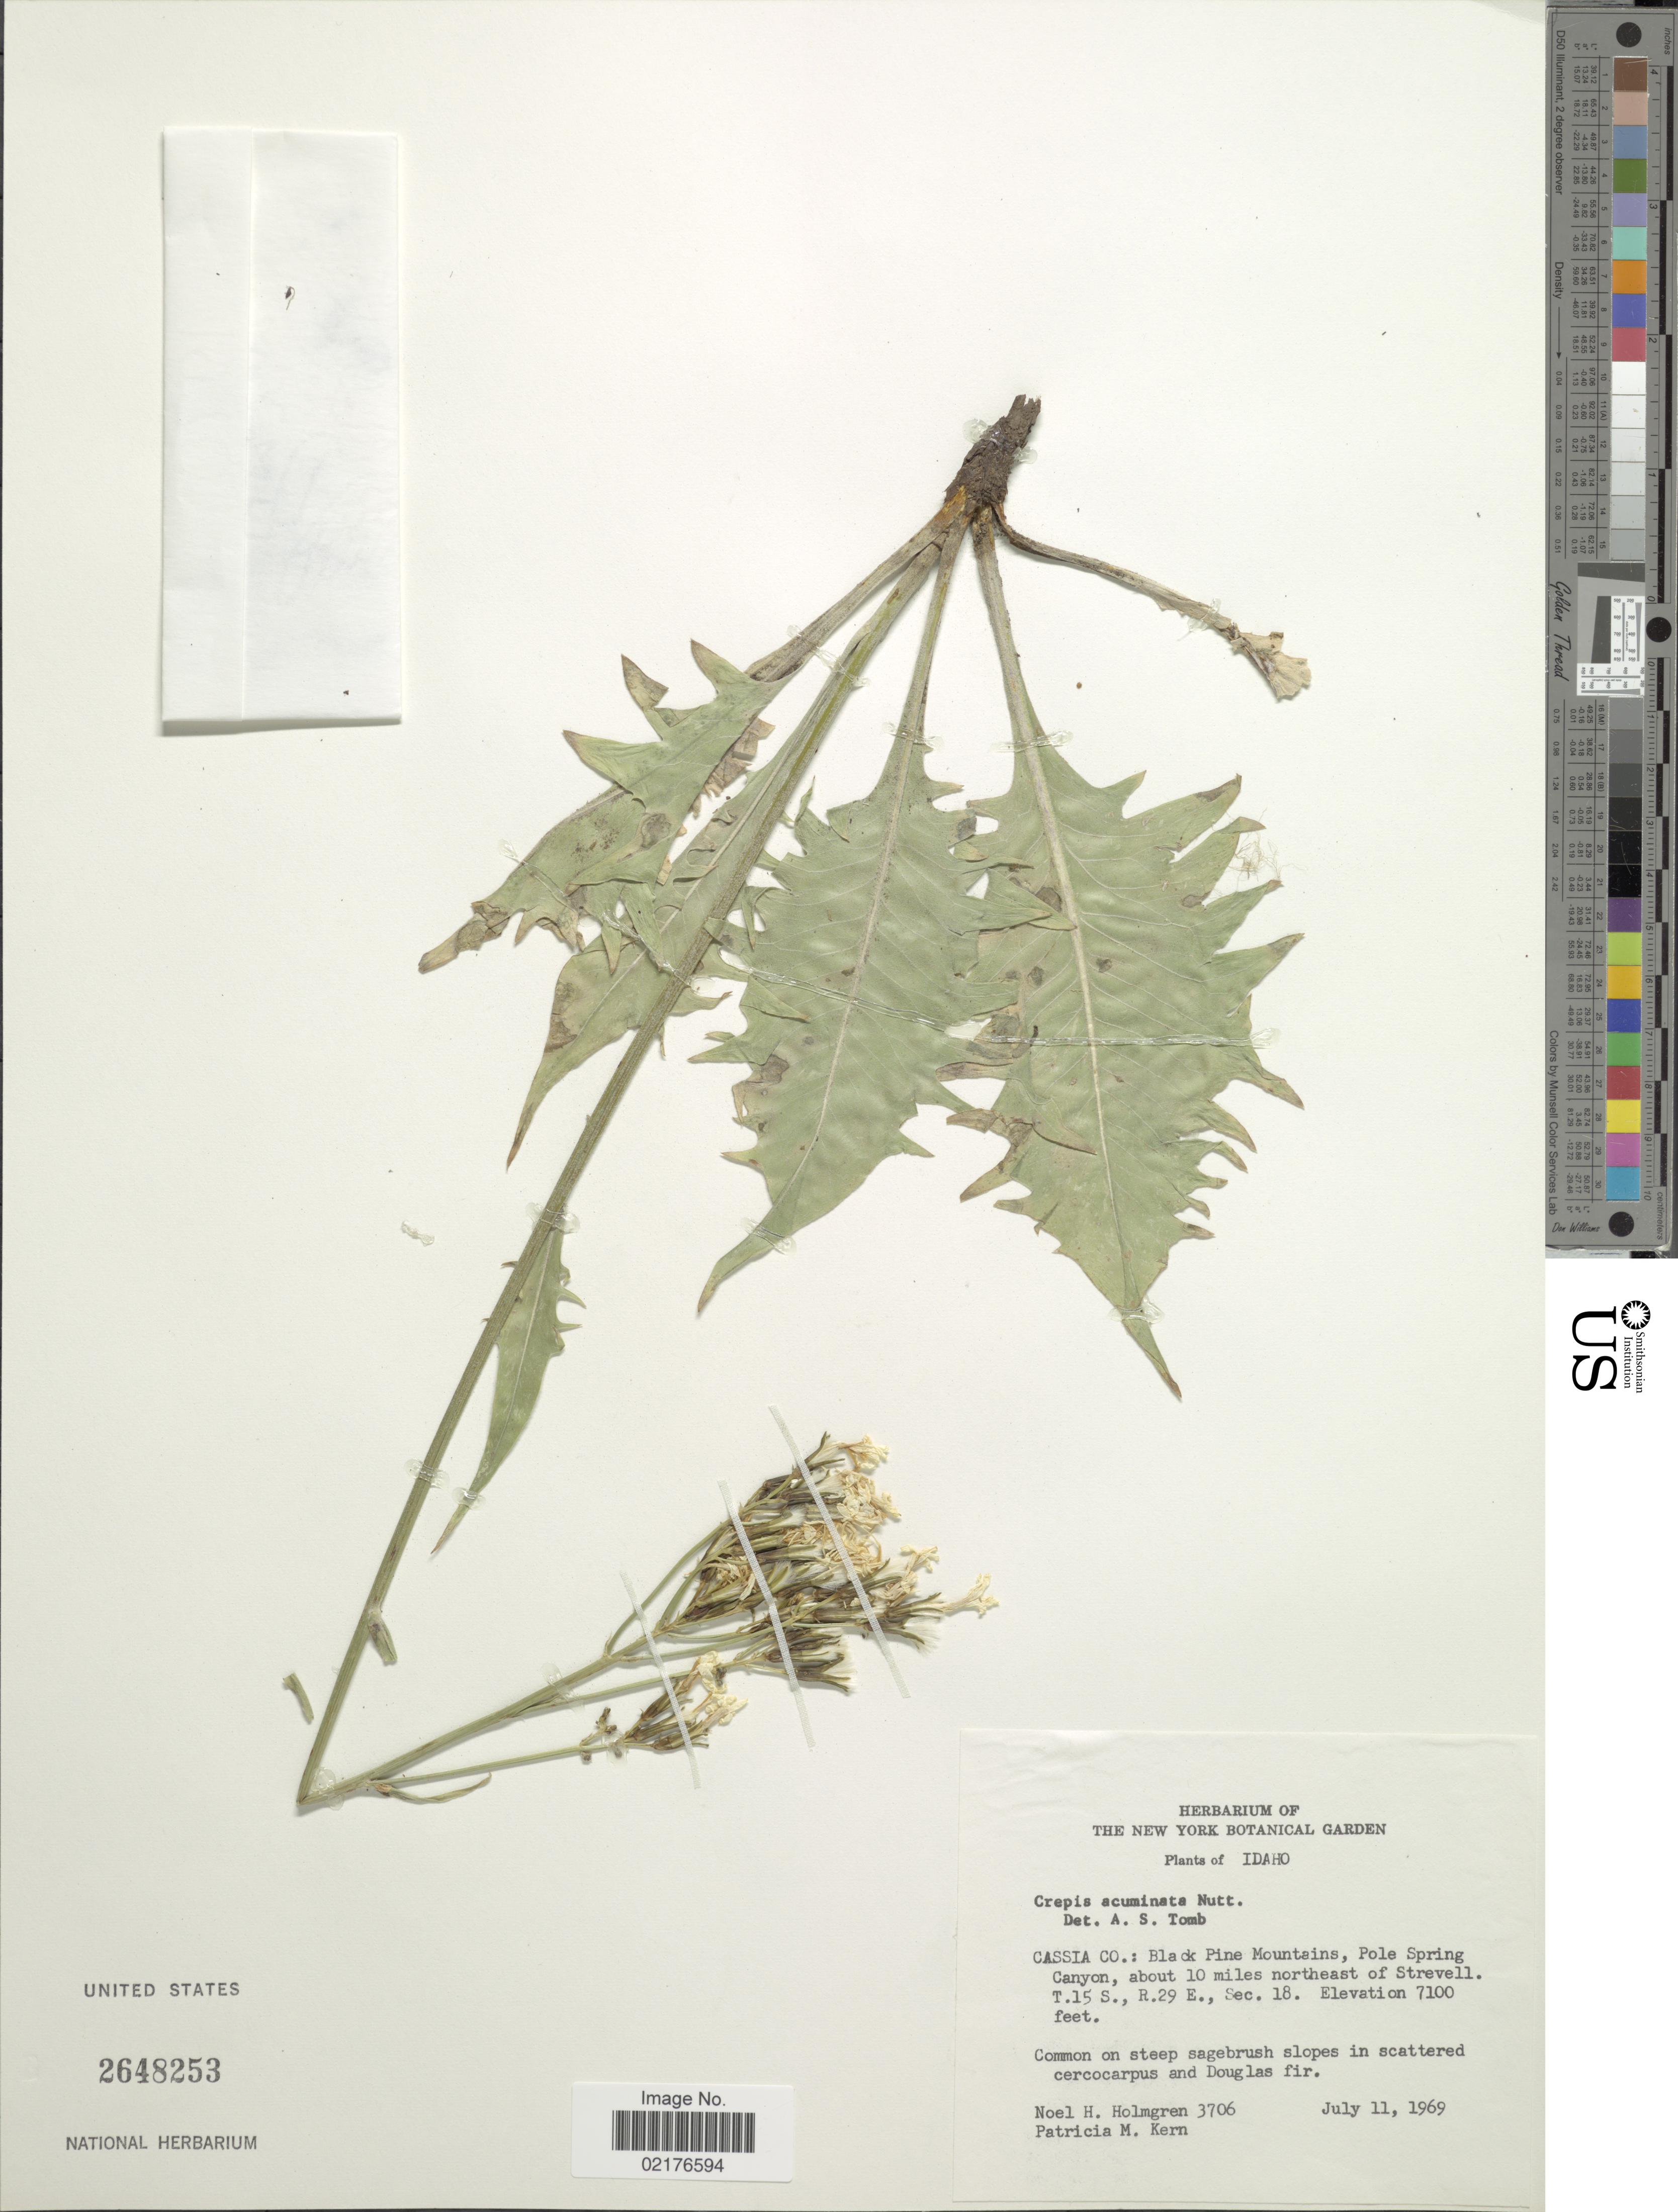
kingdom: Plantae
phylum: Tracheophyta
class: Magnoliopsida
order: Asterales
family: Asteraceae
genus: Crepis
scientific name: Crepis acuminata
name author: Nutt.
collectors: N. H. Holmgren & P. M. Kern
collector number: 3706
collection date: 1969-07-11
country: United States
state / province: Idaho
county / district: Cassia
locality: Black PIne Mountains, Pole Spring Canyon, about 10 miles northeast of Strevell, T.15 S., R. 29 E., Sec. 18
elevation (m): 2164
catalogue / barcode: US 2648253